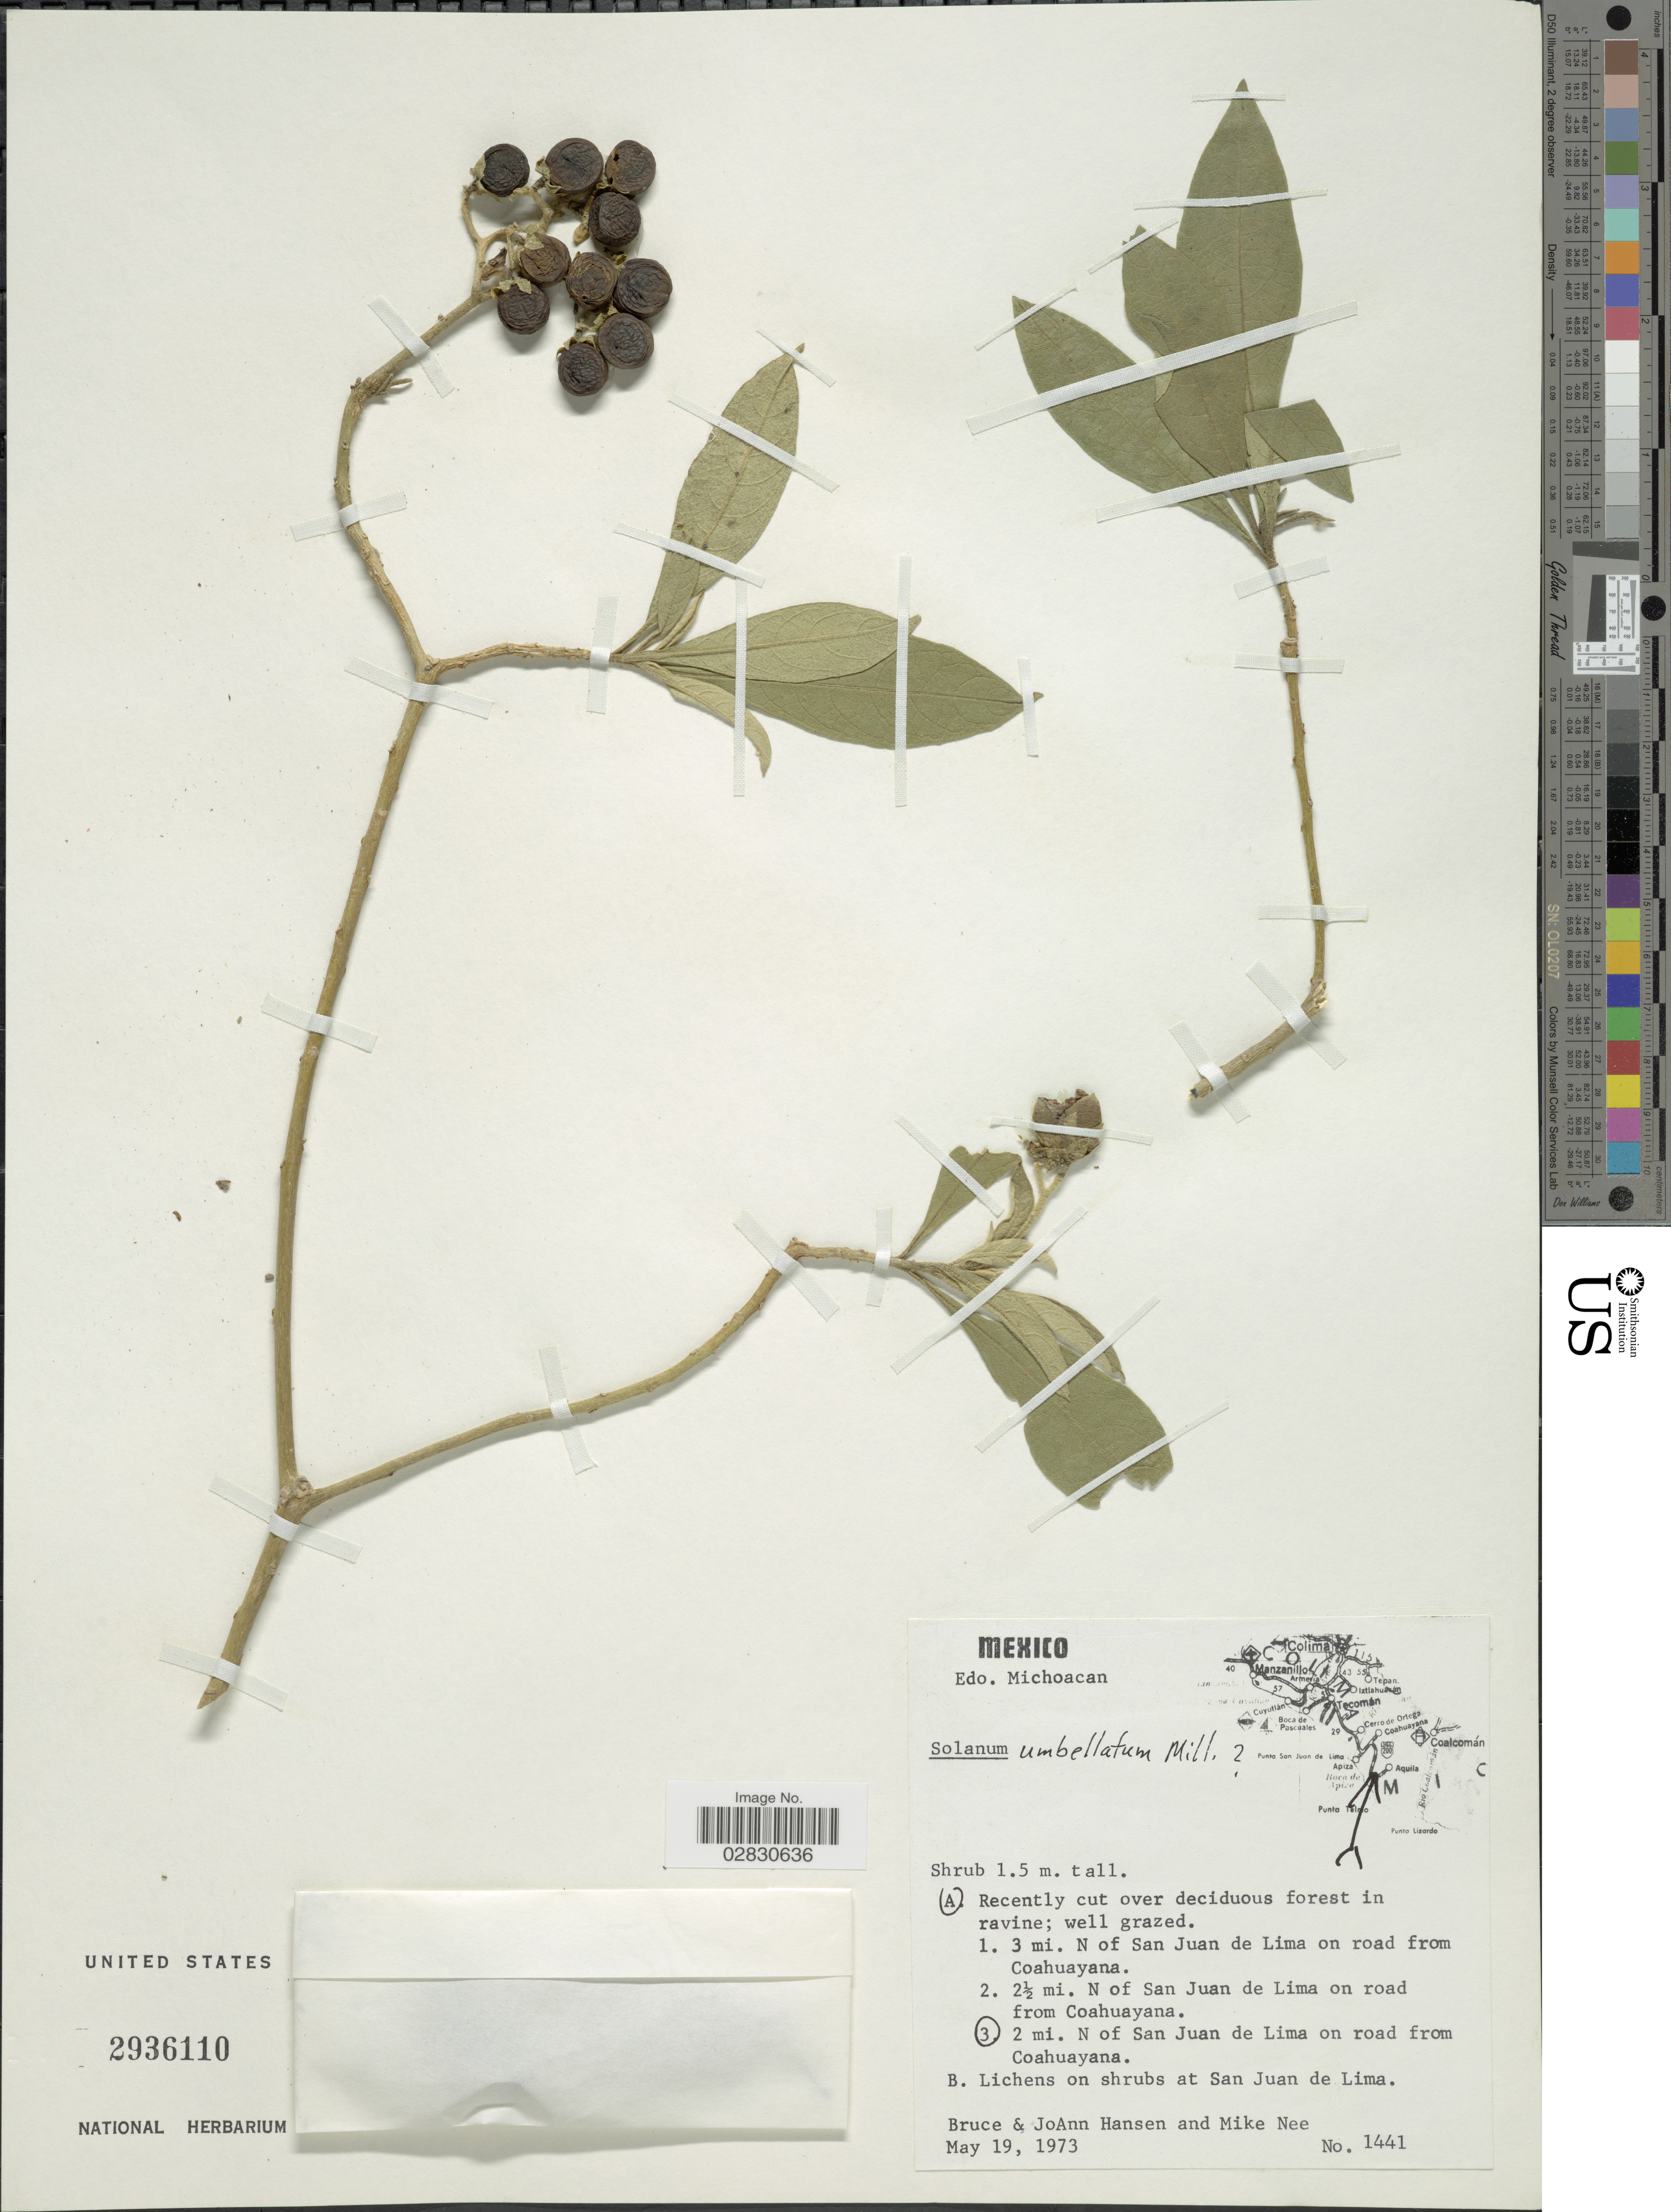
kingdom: Plantae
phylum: Tracheophyta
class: Magnoliopsida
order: Solanales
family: Solanaceae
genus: Solanum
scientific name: Solanum umbellatum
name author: Mill.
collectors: B. Hansen, J. Hansen & M. Nee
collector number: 1441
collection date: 1973-05-19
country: Mexico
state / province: Michoacán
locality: Edo. Michoacan, 2 mi. N. of San Juan de Lima on road from Coahuayana.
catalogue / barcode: US 2936110